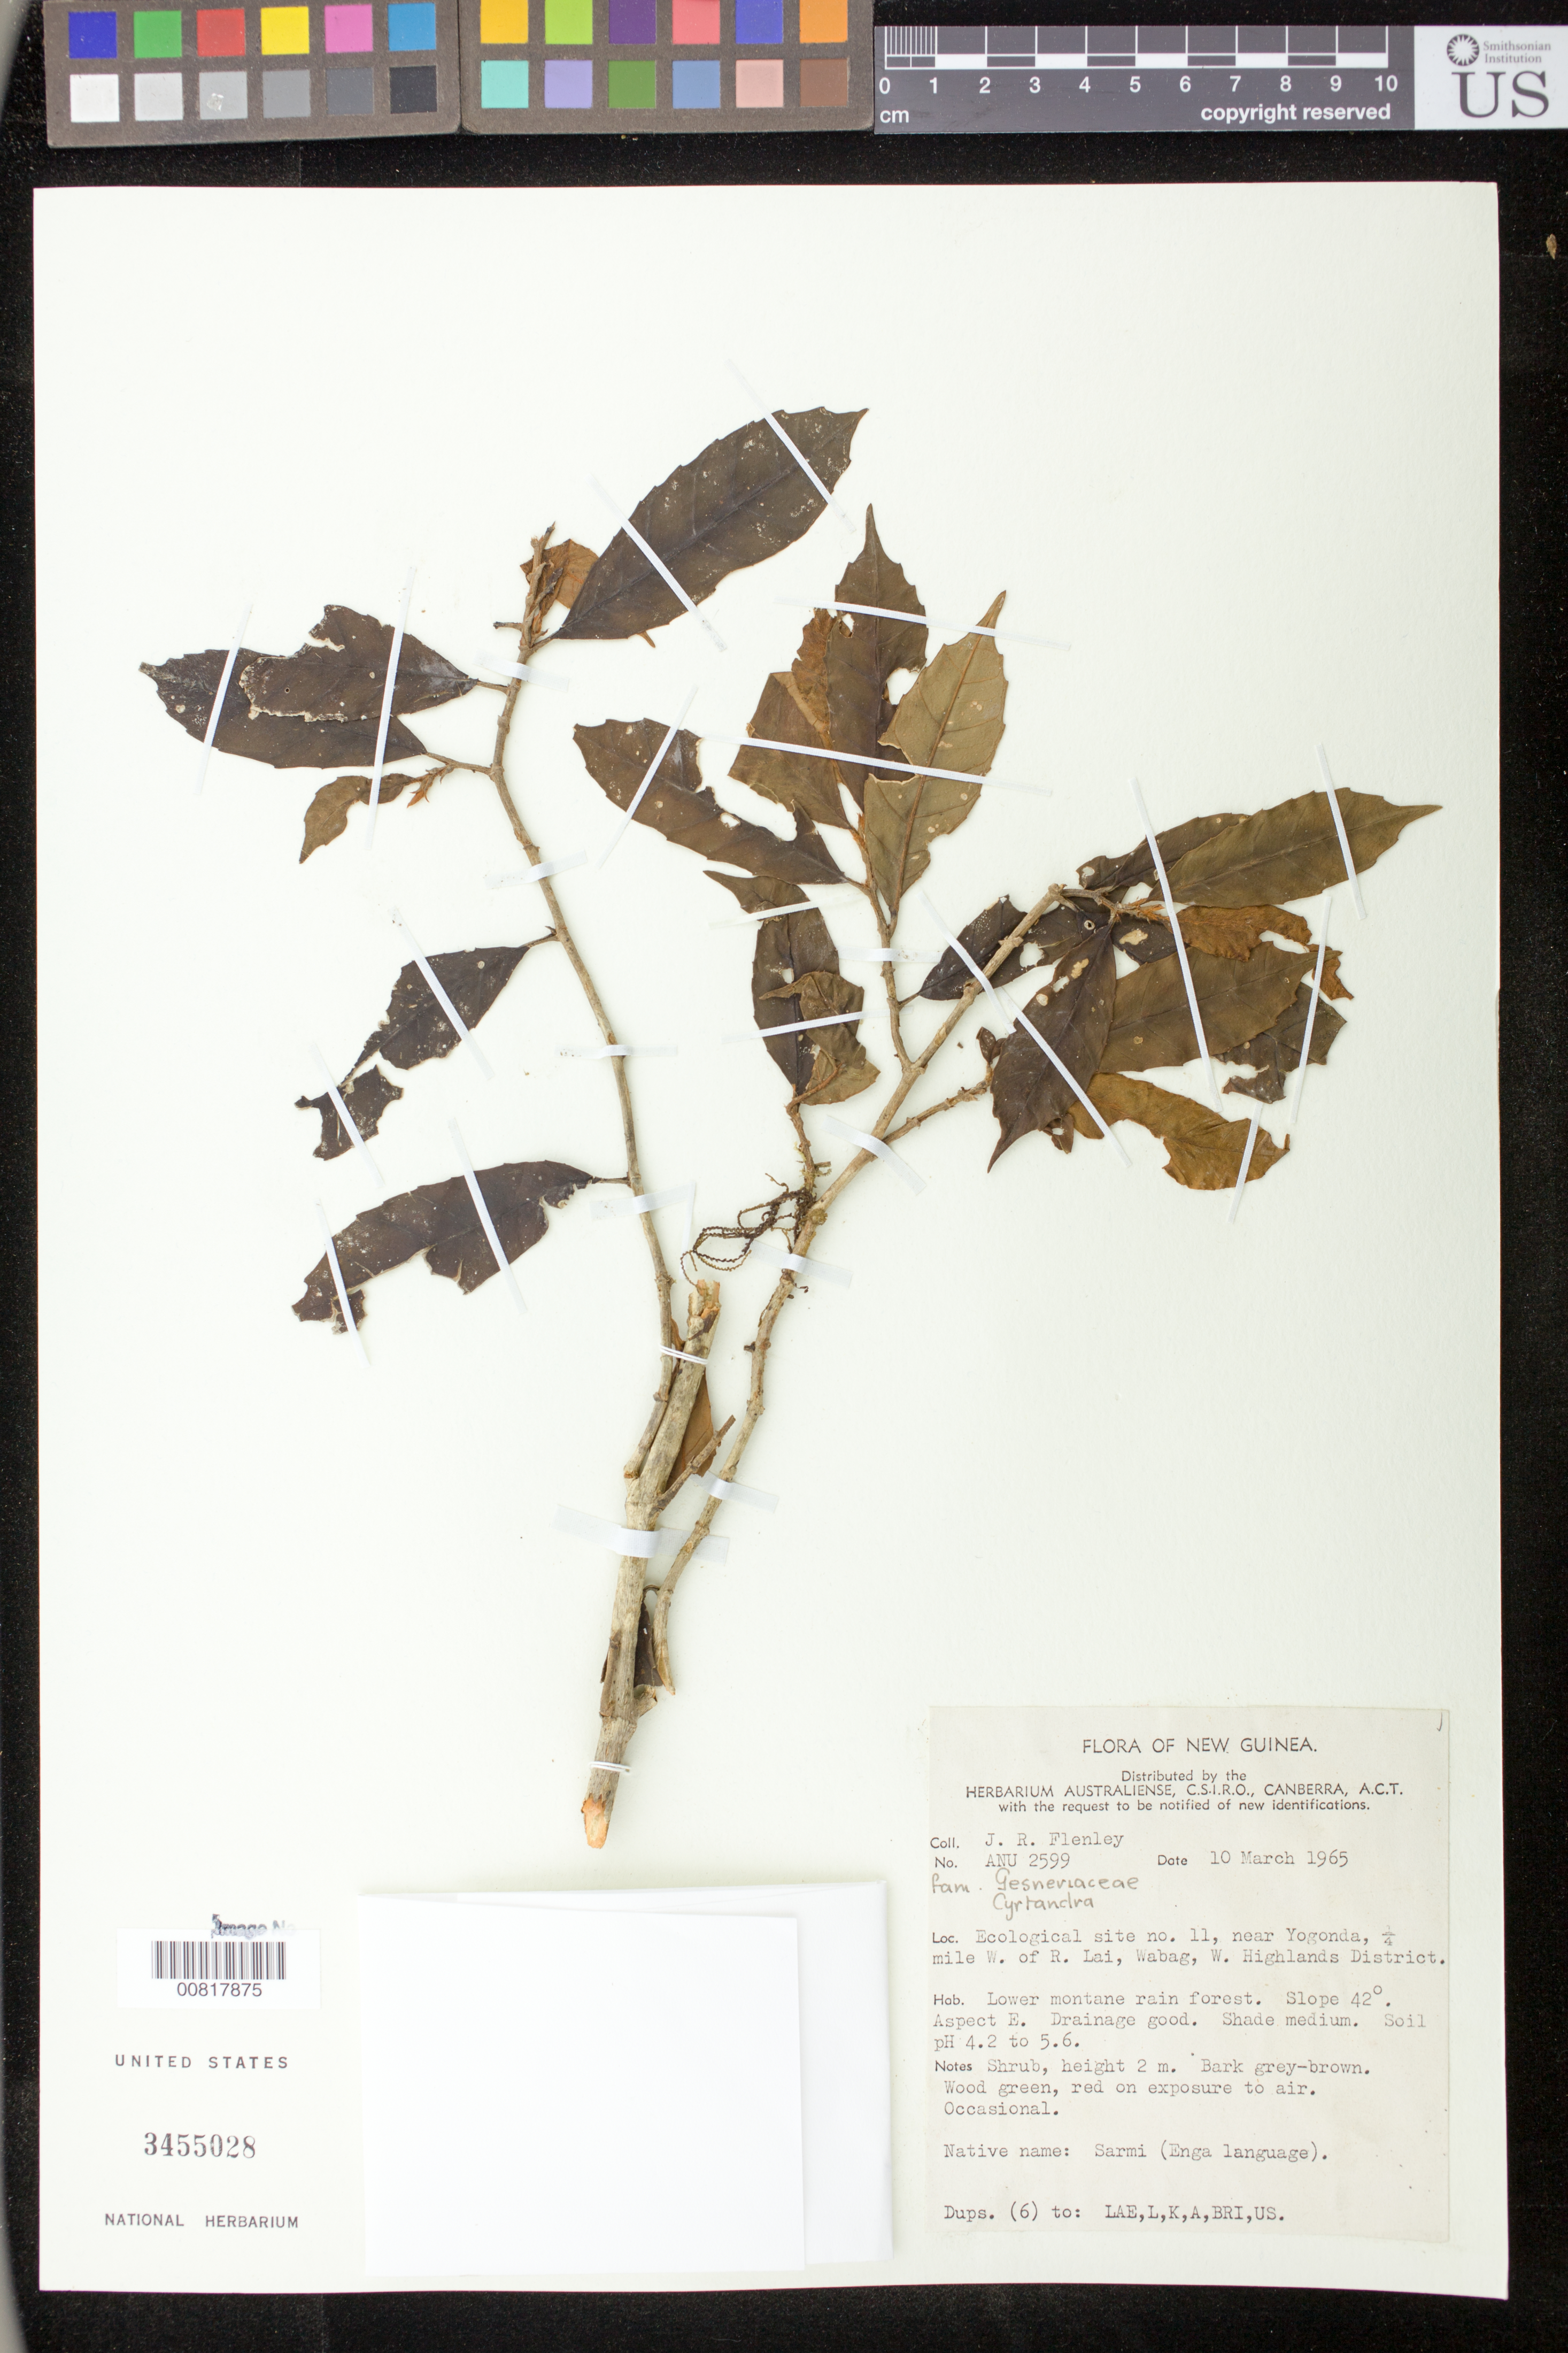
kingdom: Plantae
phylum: Tracheophyta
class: Magnoliopsida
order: Lamiales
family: Gesneriaceae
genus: Cyrtandra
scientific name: Cyrtandra sp.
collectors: J. Flenley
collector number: ANU 2599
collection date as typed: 10 Mar 1965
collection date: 1965-03-10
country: Papua New Guinea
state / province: Western Highlands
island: New Guinea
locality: Ecological site no. 11, near Yogonda, 1/4 mile W of R. Lai, Wabag, W. Highlands District.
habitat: Lower montane rain forest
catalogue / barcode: US 3455028